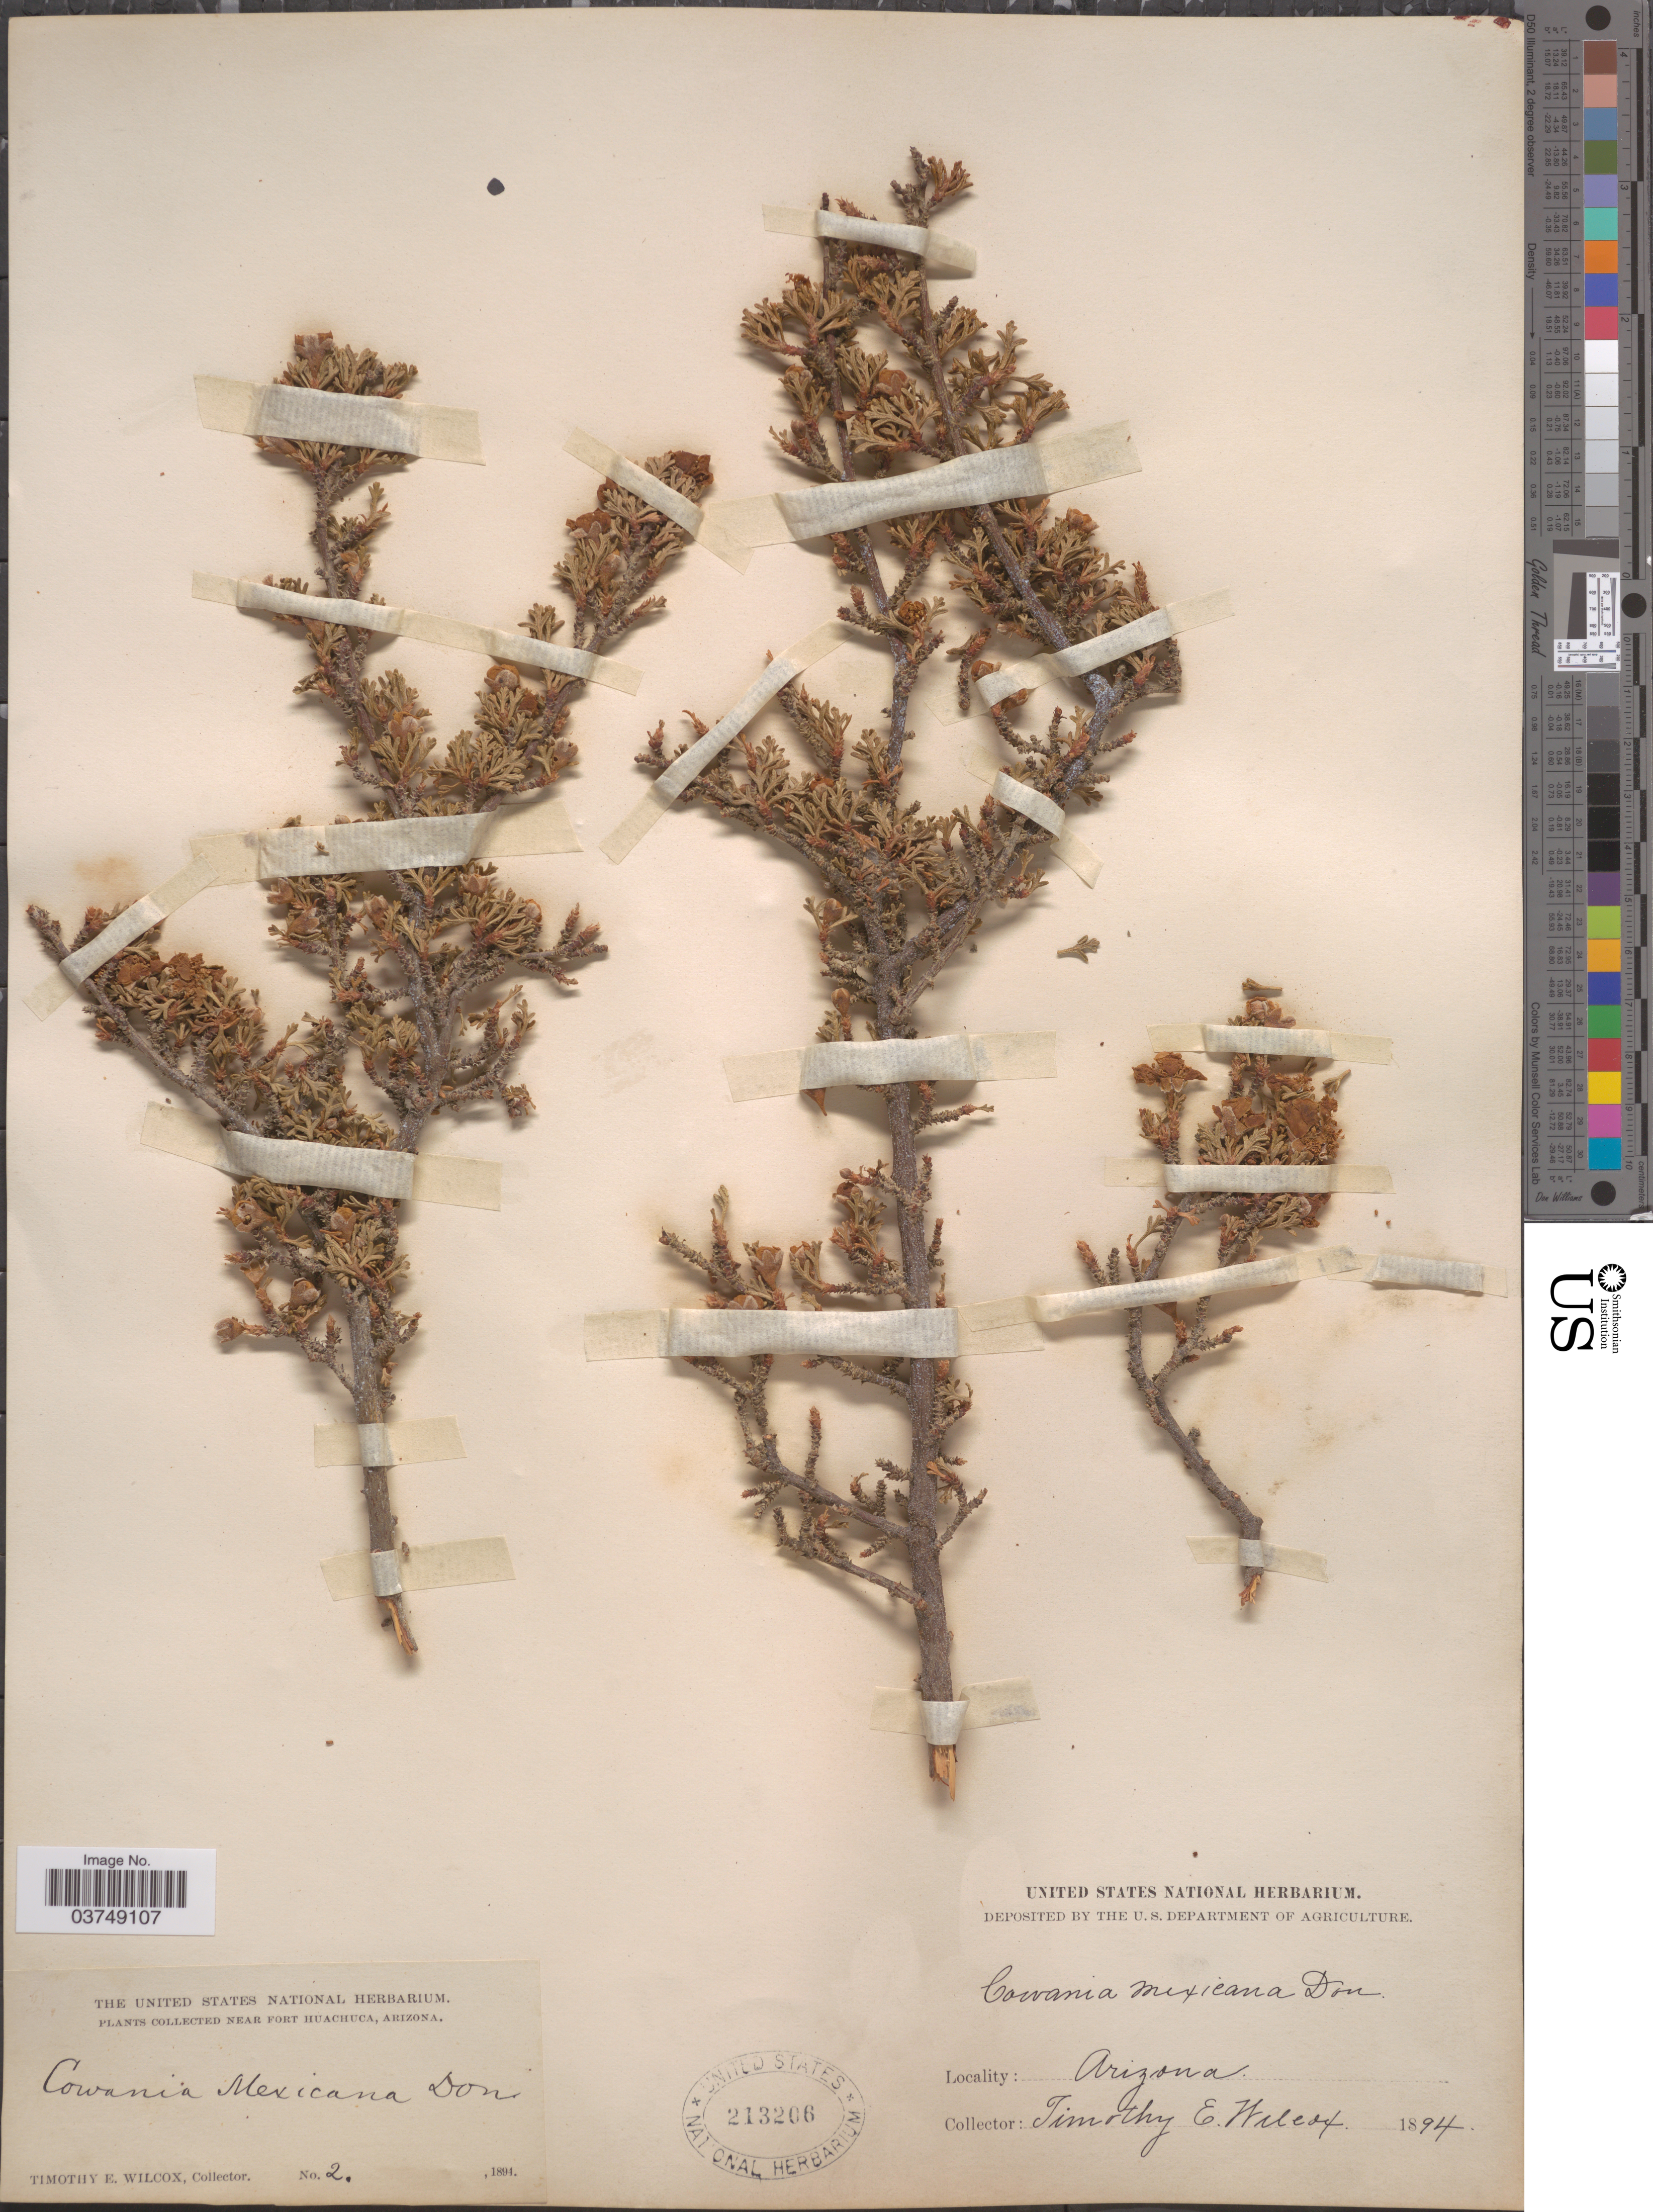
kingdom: Plantae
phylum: Tracheophyta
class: Magnoliopsida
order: Rosales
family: Rosaceae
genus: Purshia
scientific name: Purshia stansburyana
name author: (Torr.) Henrickson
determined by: Strong, Mark T., (BOT), Smithsonian Institution - National Museum of Natural History (UNITED STATES)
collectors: T. E. Wilcox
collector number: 2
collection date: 1894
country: United States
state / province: Arizona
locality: Near Fort Huachuca.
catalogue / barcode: US 213206